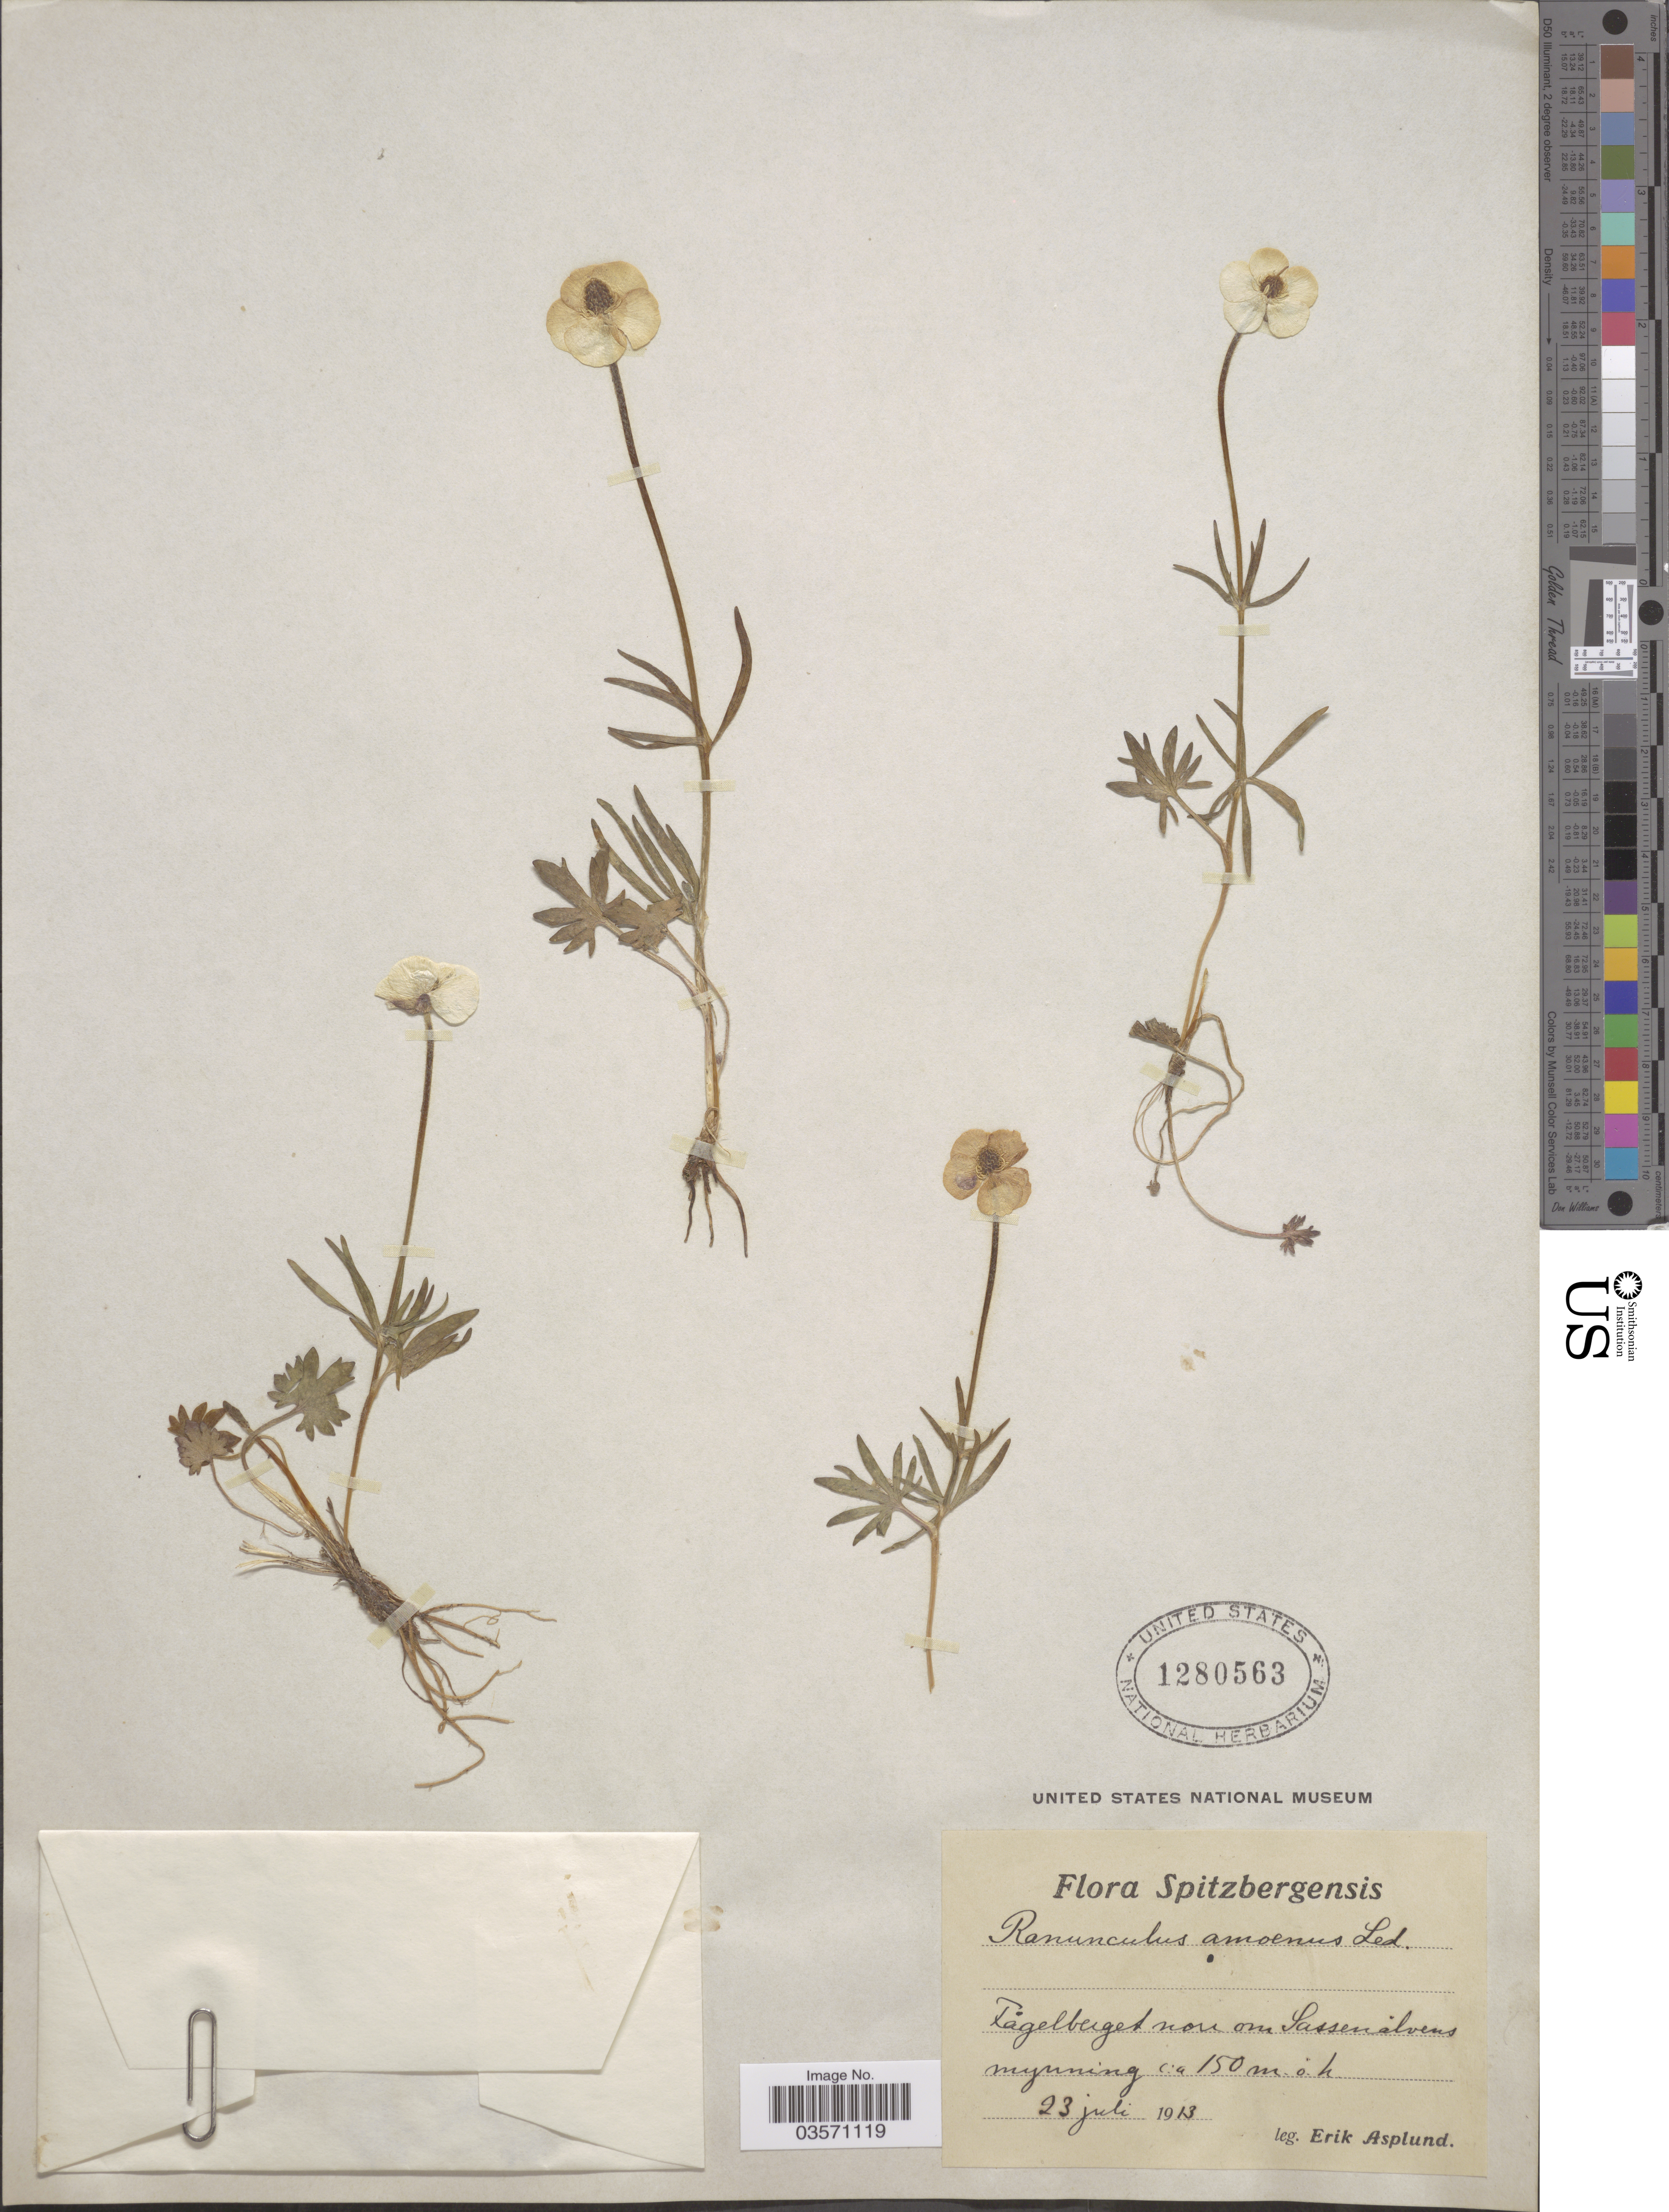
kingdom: Plantae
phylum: Tracheophyta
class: Magnoliopsida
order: Ranunculales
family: Ranunculaceae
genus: Ranunculus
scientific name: Ranunculus amoenus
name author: Ledeb.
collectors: E. Asplund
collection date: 1913-07-23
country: Norway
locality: Spitzbergensis. Tägelberget non om Sassenalvens mynning.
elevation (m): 150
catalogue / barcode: US 1280563